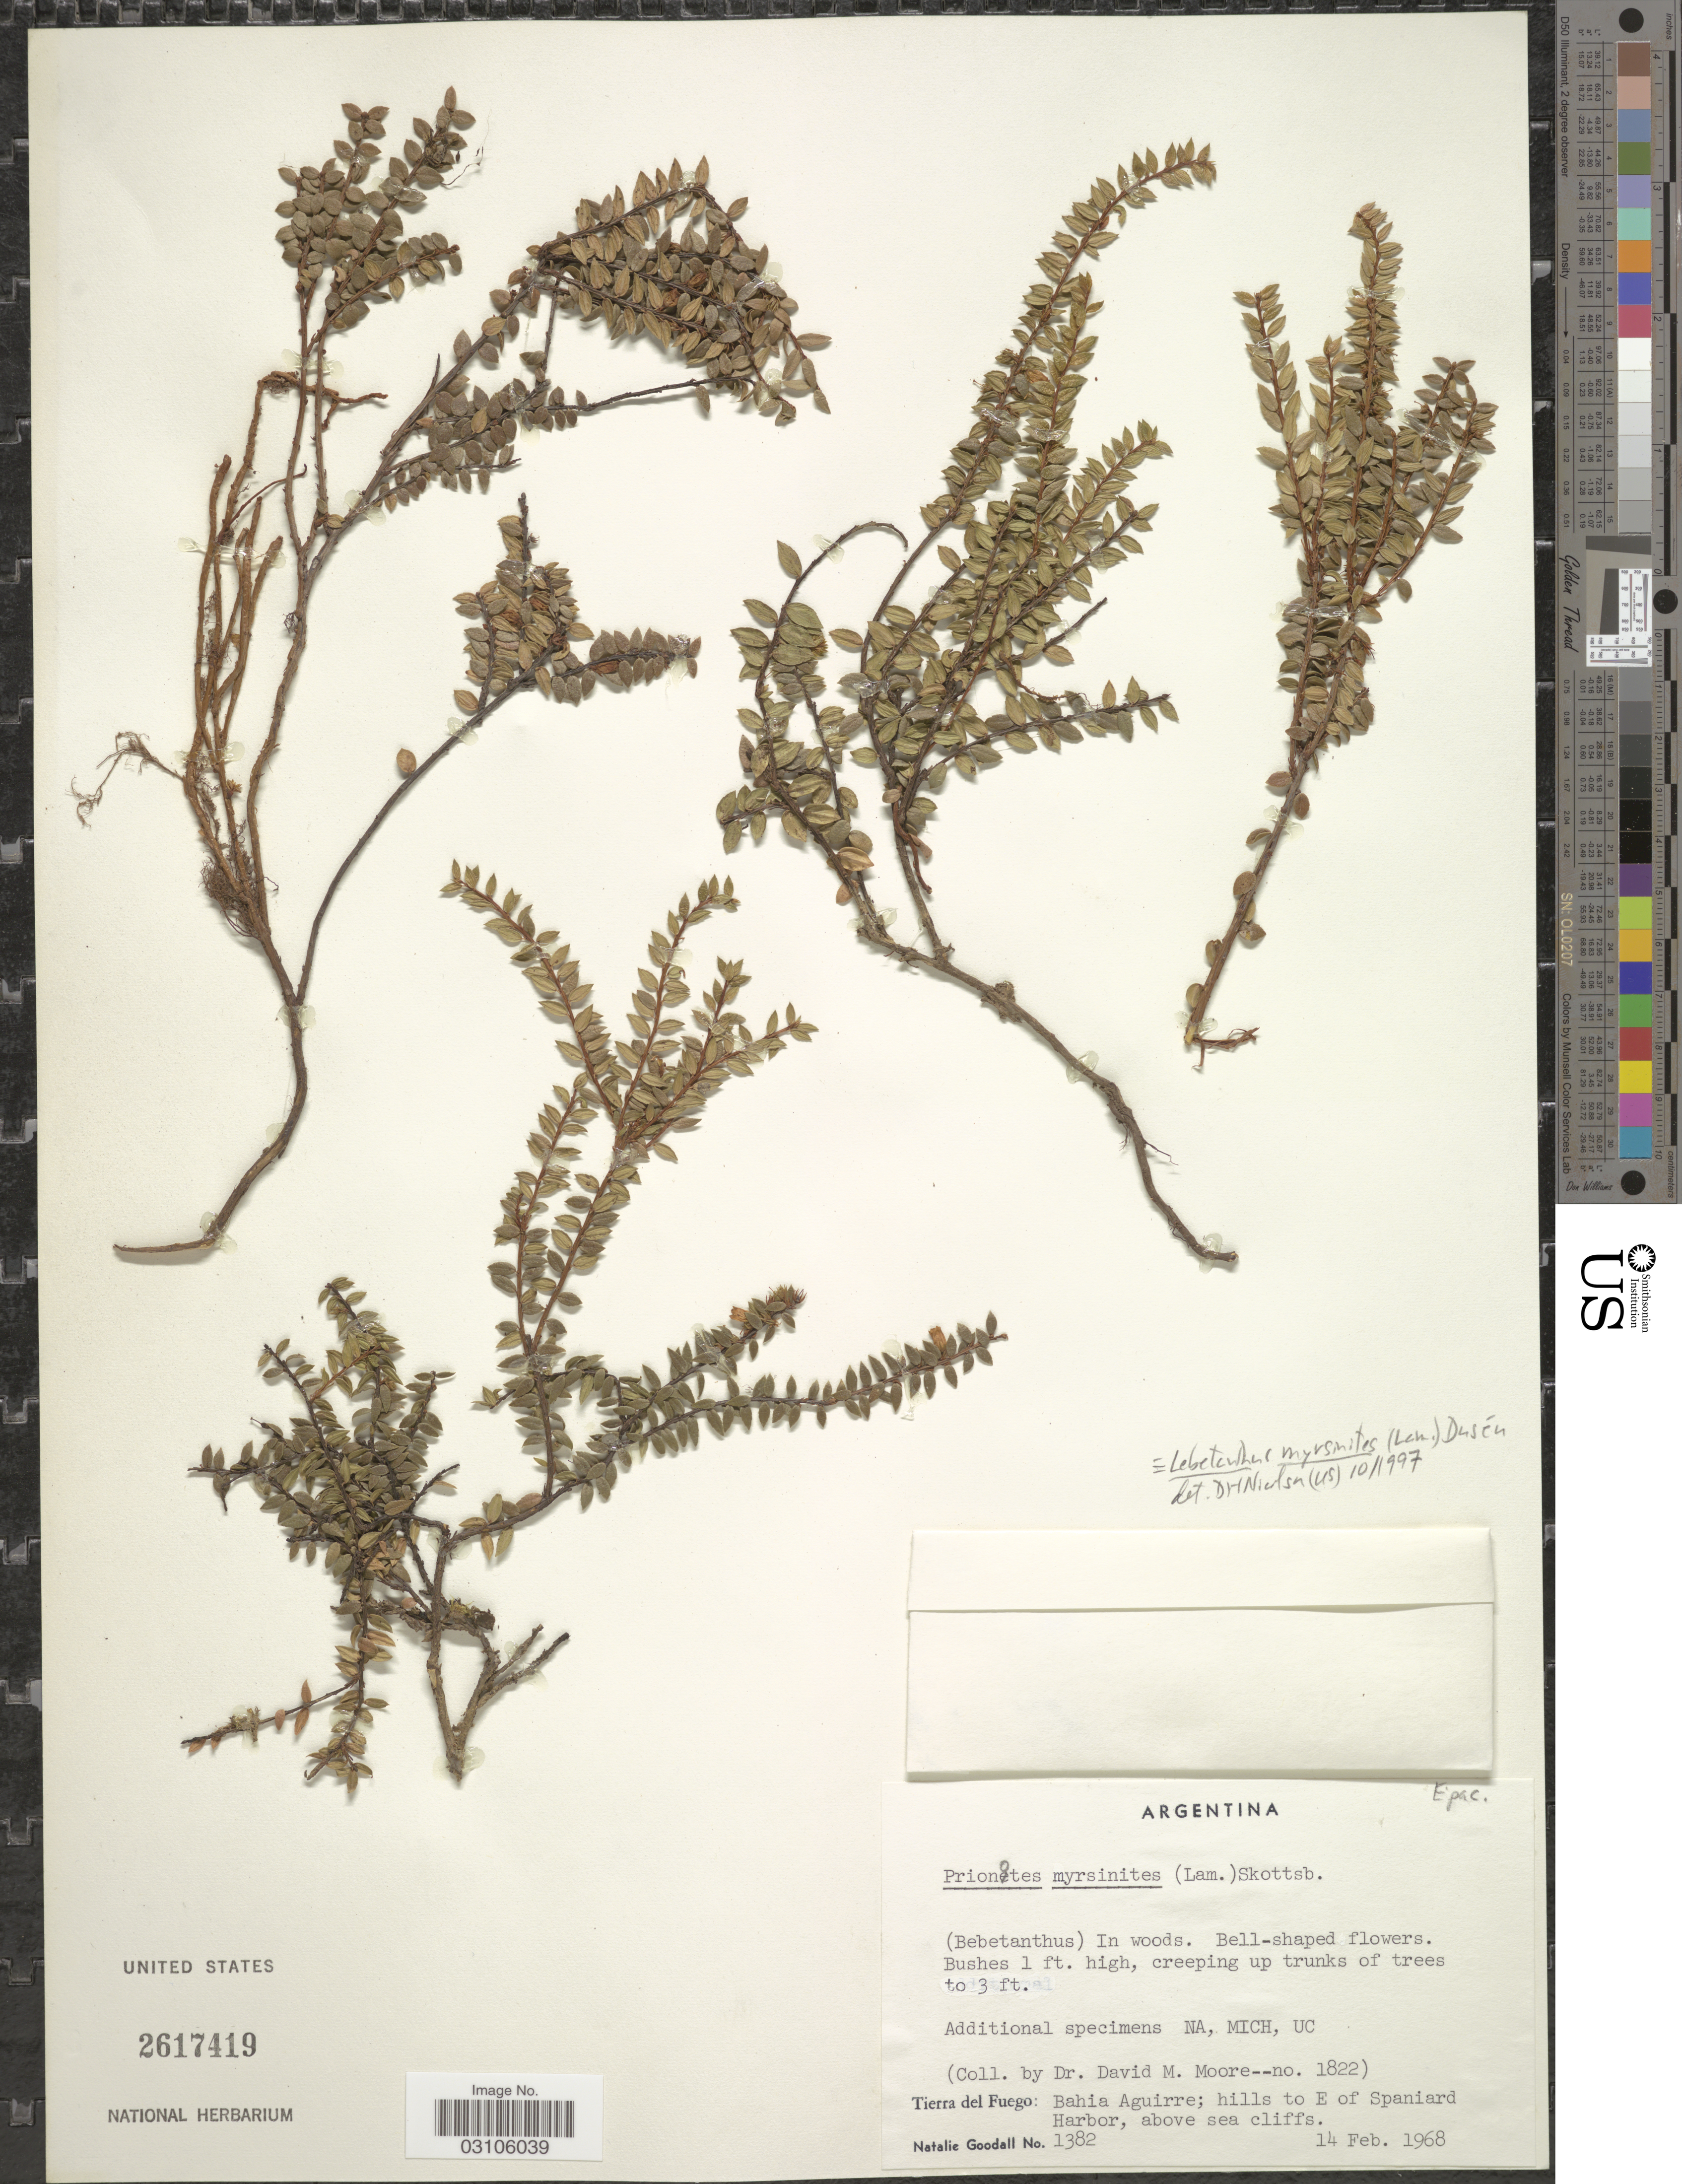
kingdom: Plantae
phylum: Tracheophyta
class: Magnoliopsida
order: Ericales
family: Ericaceae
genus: Lebetanthus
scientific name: Lebetanthus myrsinites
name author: (Lam.) Dusén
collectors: D. Moore & N. Goodall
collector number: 1822/1382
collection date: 1968-02-14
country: Argentina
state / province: Tierra del Fuego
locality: Bahia Aguirre; hills to E of Spaniard Harbor, above sea cliffs.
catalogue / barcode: US 2617419